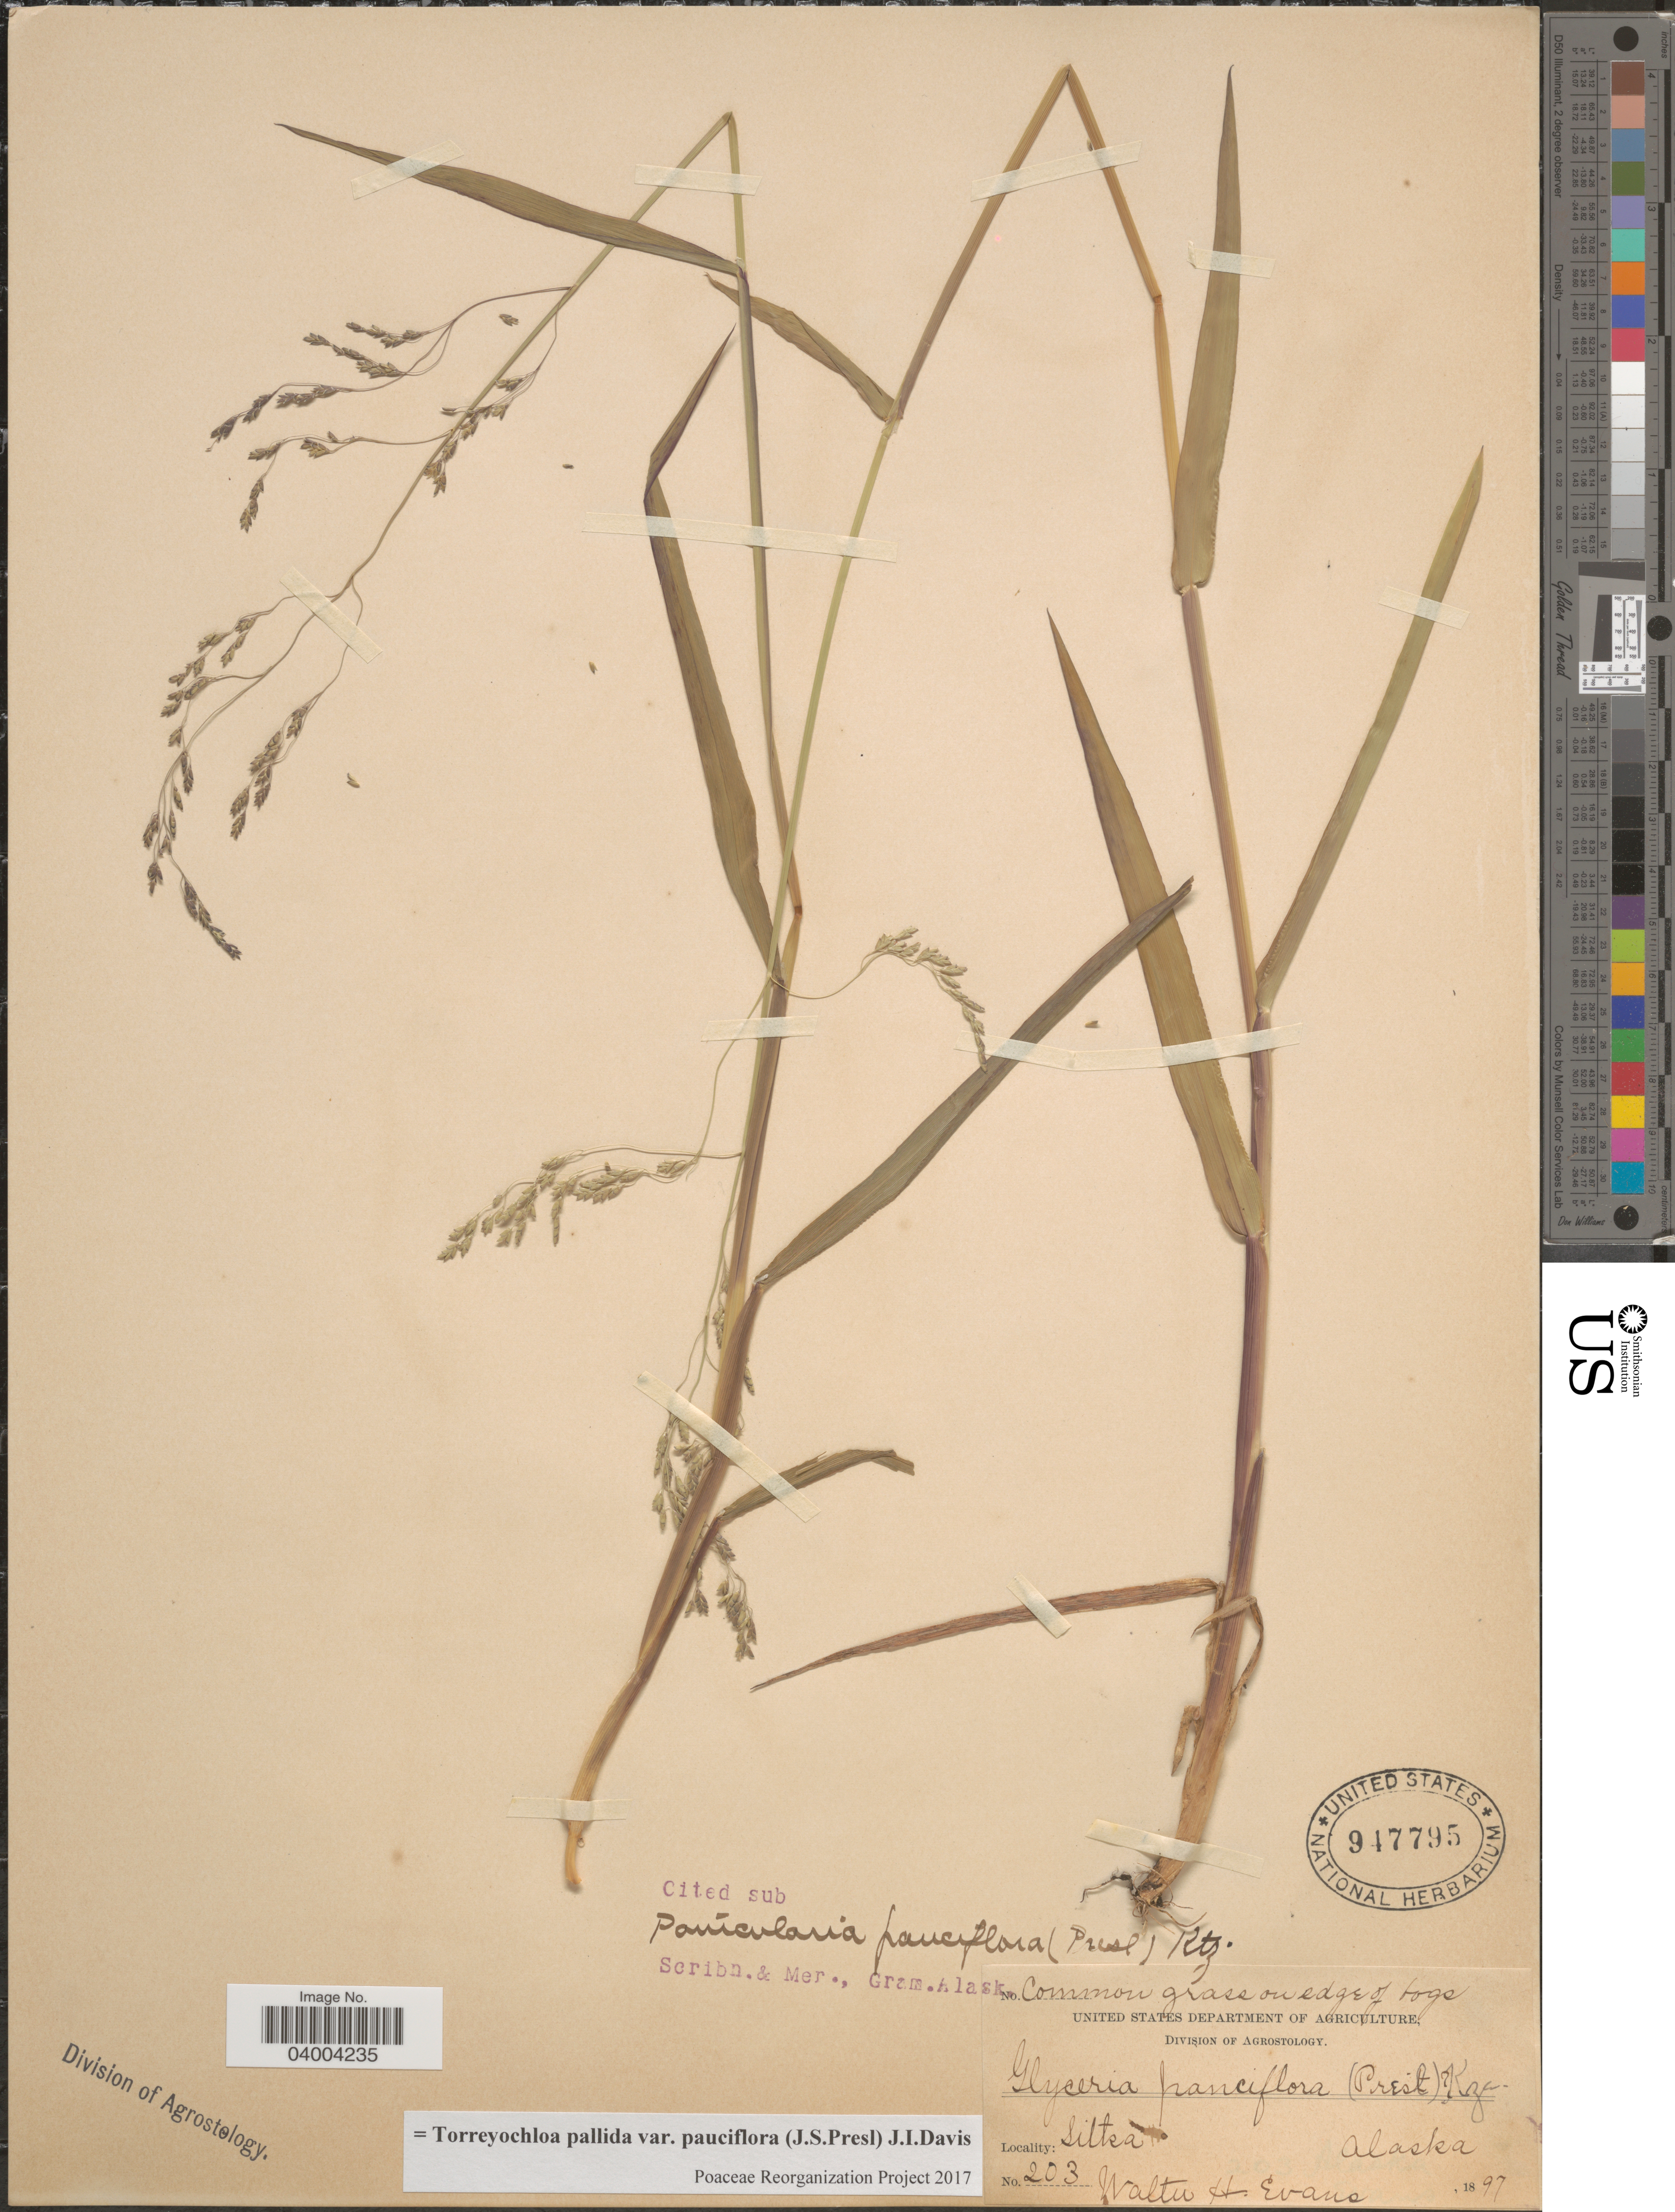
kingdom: Plantae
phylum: Tracheophyta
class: Liliopsida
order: Poales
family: Poaceae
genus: Torreyochloa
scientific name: Torreyochloa pallida var. pauciflora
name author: (J. Presl) J.I. Davis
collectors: W. H. Evans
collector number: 203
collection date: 1897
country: United States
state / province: Alaska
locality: Sitka.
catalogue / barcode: US 947795